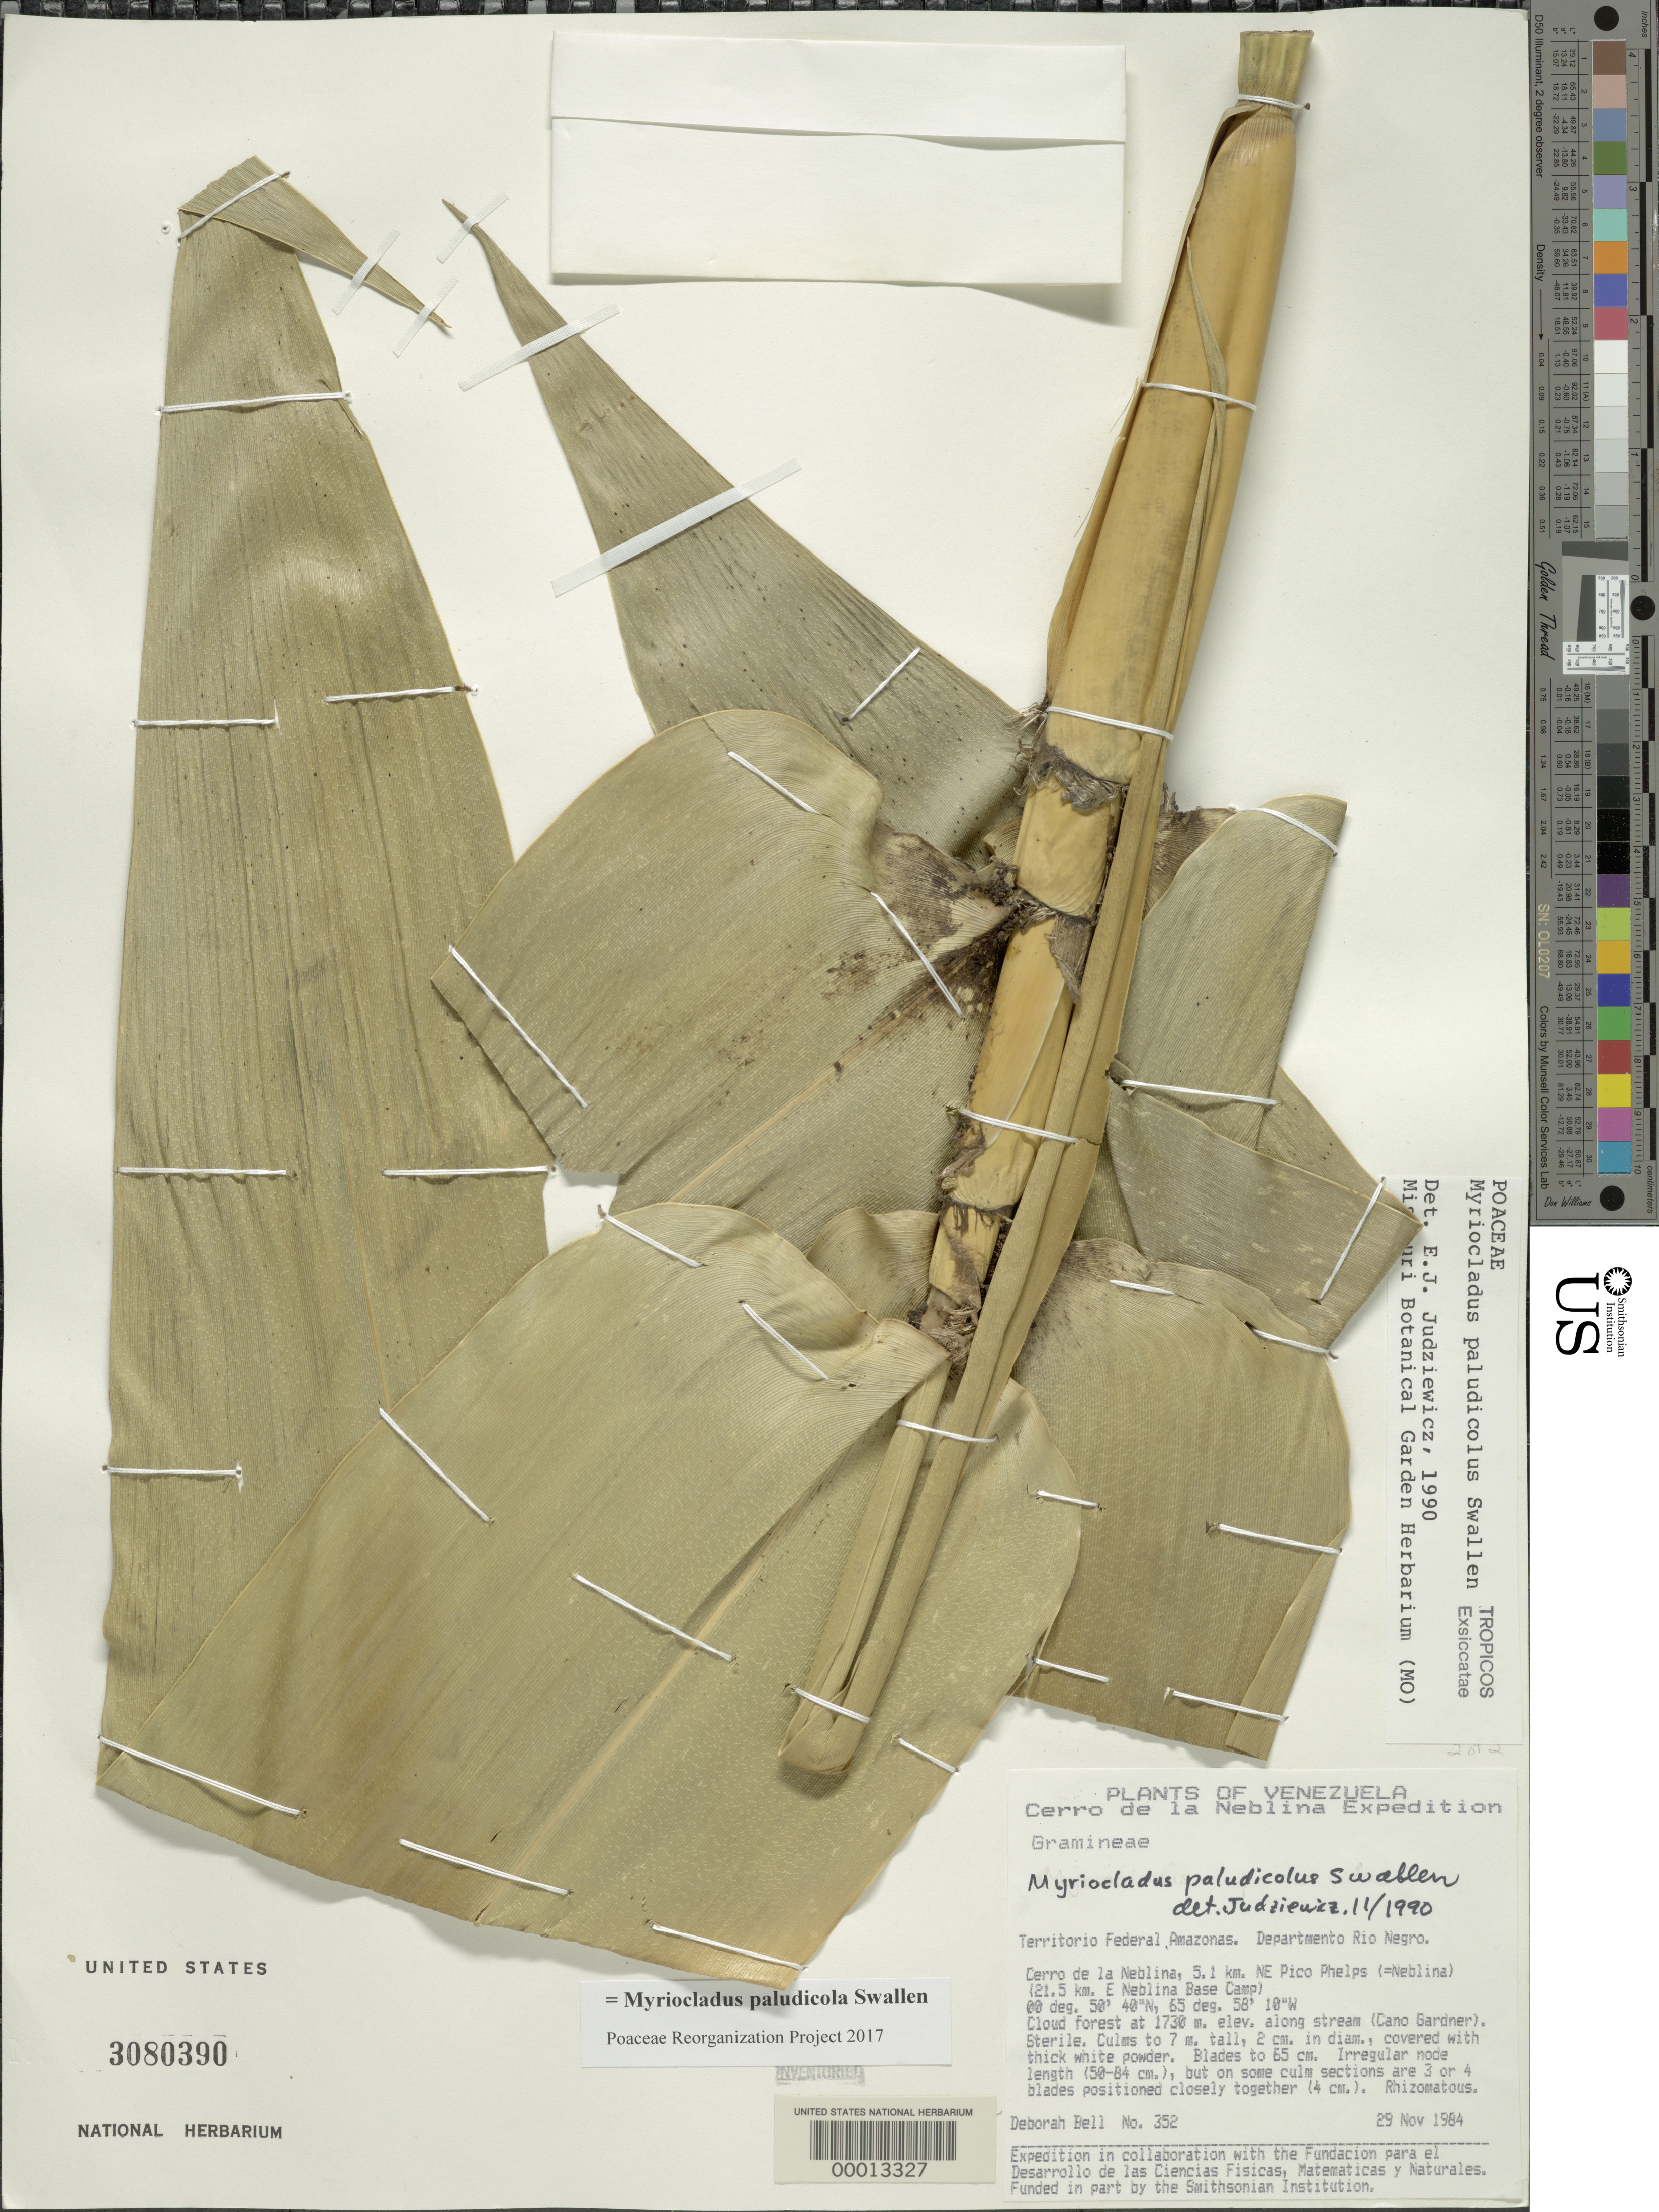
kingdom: Plantae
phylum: Tracheophyta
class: Liliopsida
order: Poales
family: Poaceae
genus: Myriocladus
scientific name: Myriocladus paludicola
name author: Swallen in Maguire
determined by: Judziewicz, E. J.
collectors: D. A. Bell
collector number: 352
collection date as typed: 29 Nov 1984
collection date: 1984-11-29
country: Venezuela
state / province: Amazonas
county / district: Rio Negro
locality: Cerro de la neblina, 5.1 km ne pico phelps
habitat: Cloud forest along stream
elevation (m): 1730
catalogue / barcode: US 3080390